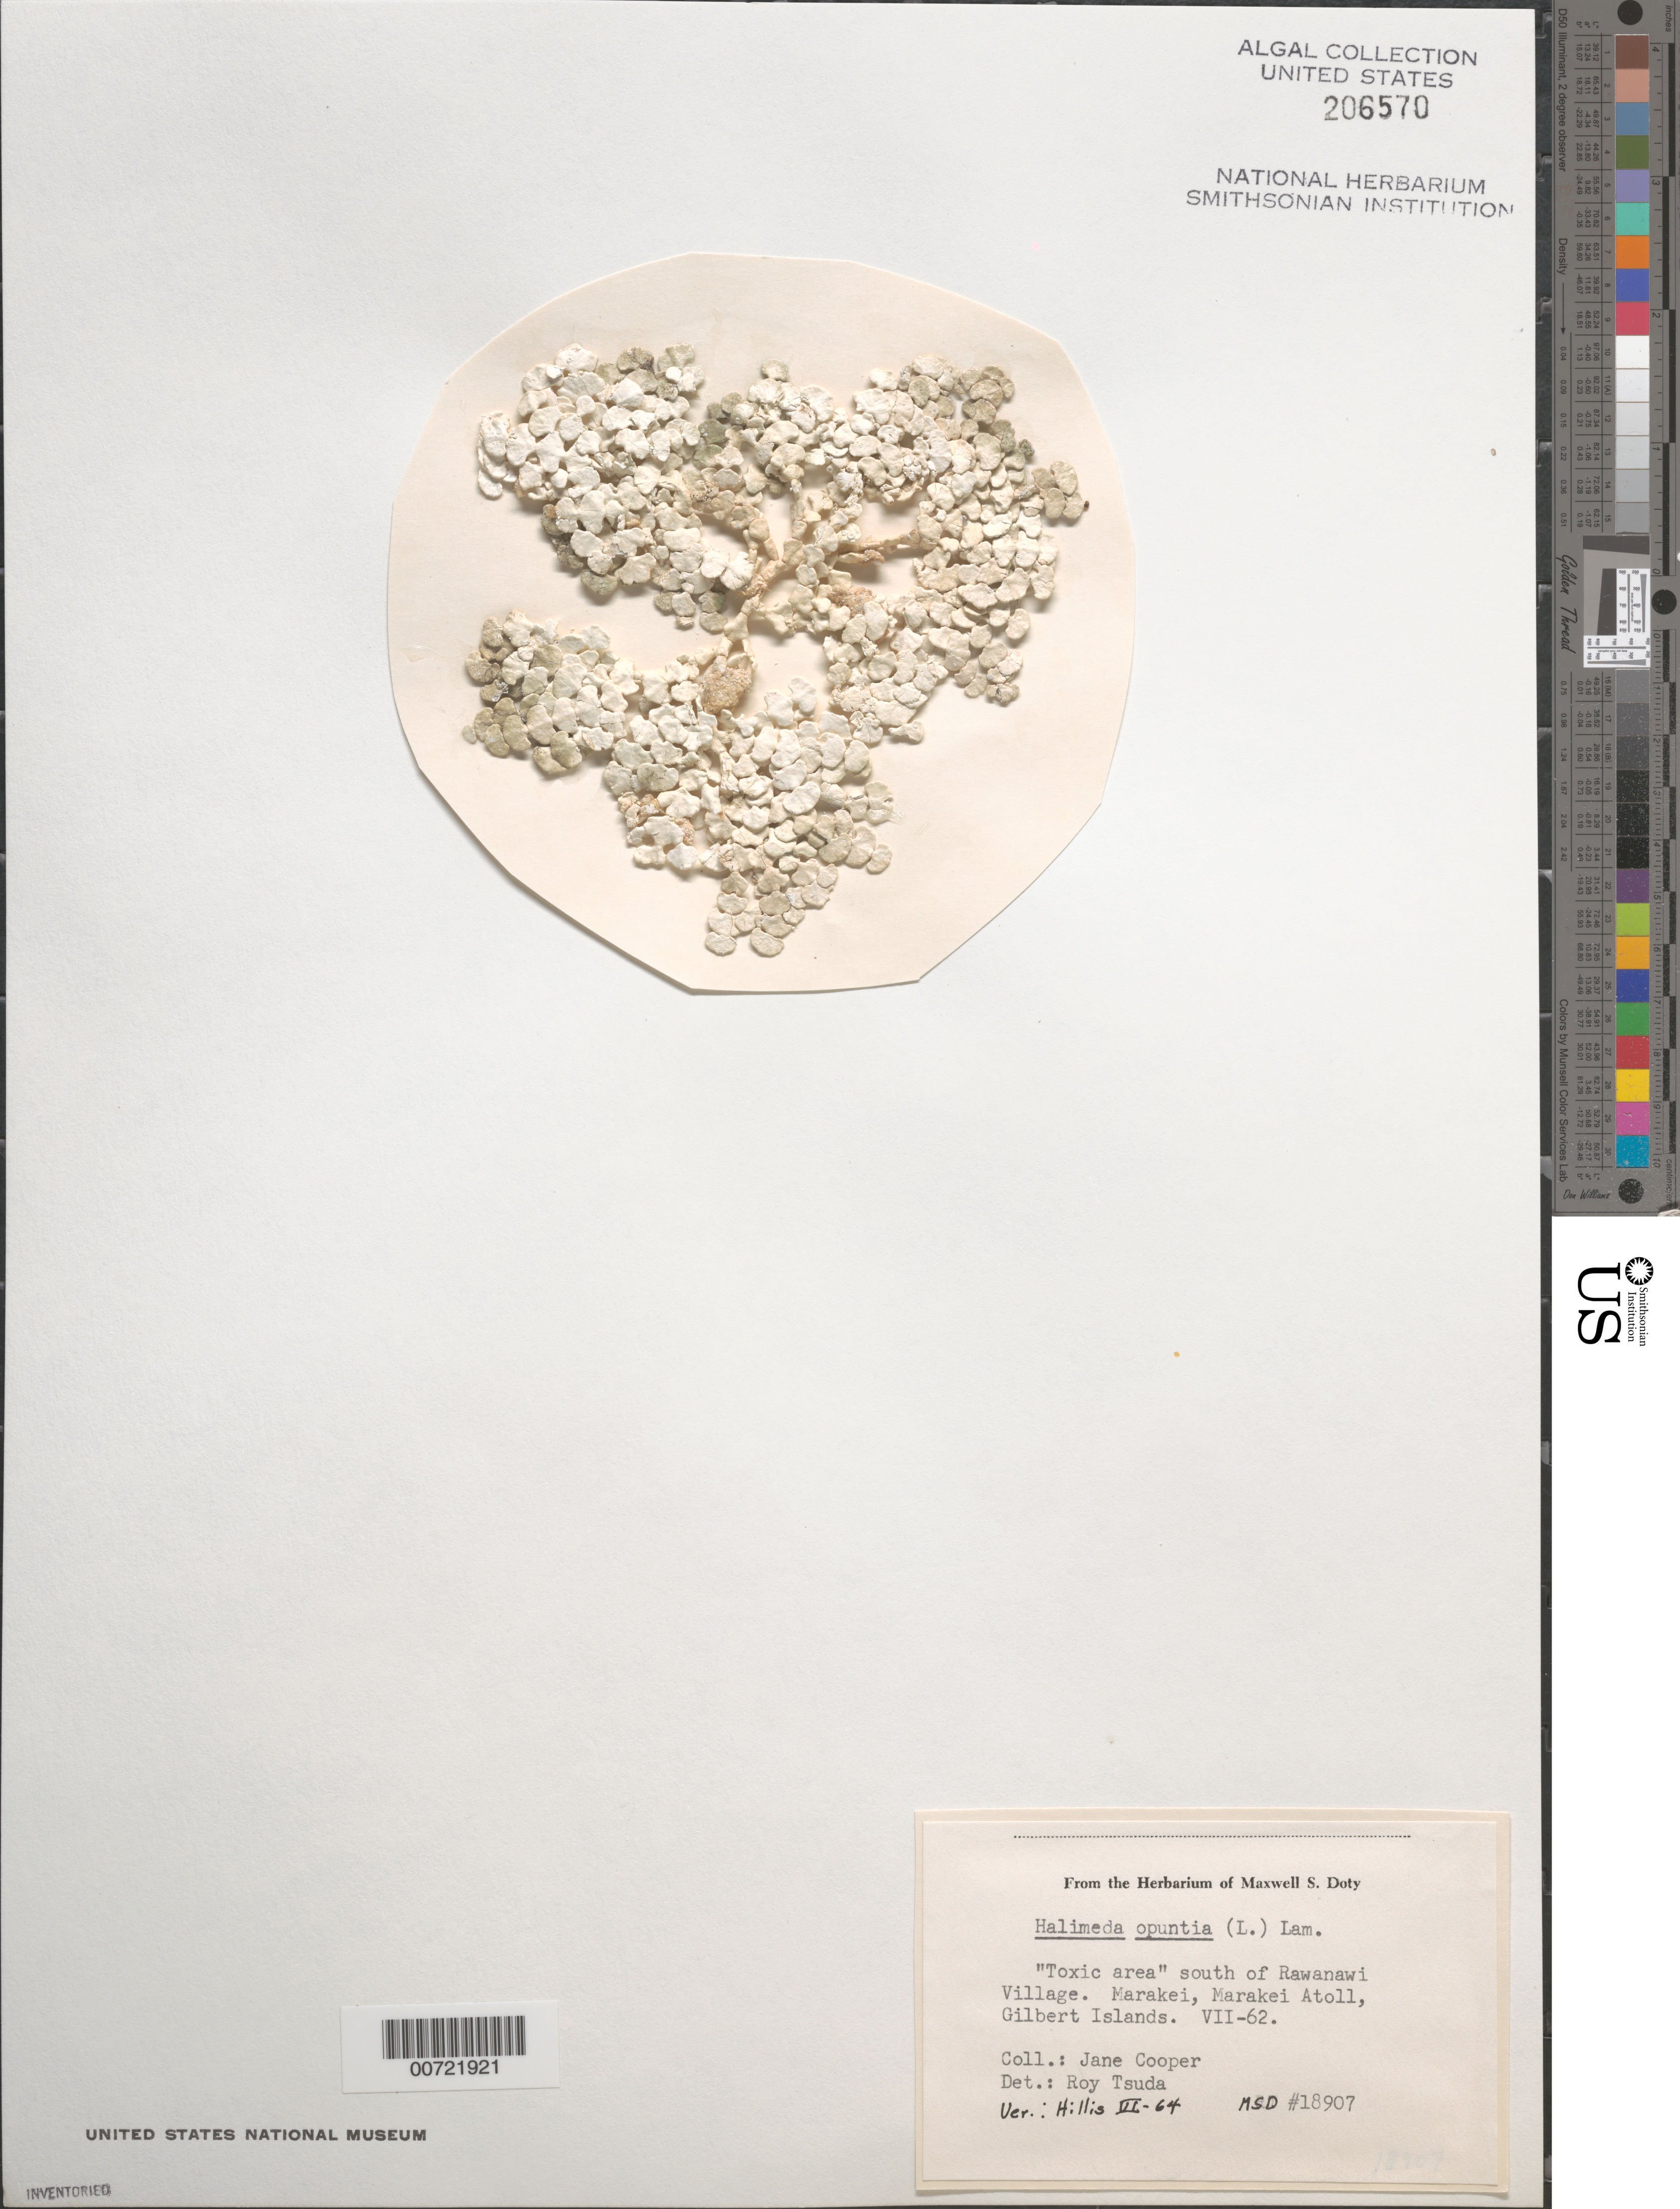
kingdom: Plantae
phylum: Chlorophyta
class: Ulvophyceae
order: Bryopsidales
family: Halimedaceae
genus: Halimeda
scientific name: Halimeda opuntia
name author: (L.) J.V.Lamouroux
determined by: Tsuda, R. T.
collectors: J. Cooper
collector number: MSD 18907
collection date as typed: Jul 1962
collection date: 1962-07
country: Kiribati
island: Marakei Atoll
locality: "Toxic area" south of Rawanawi Village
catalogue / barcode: US 206570